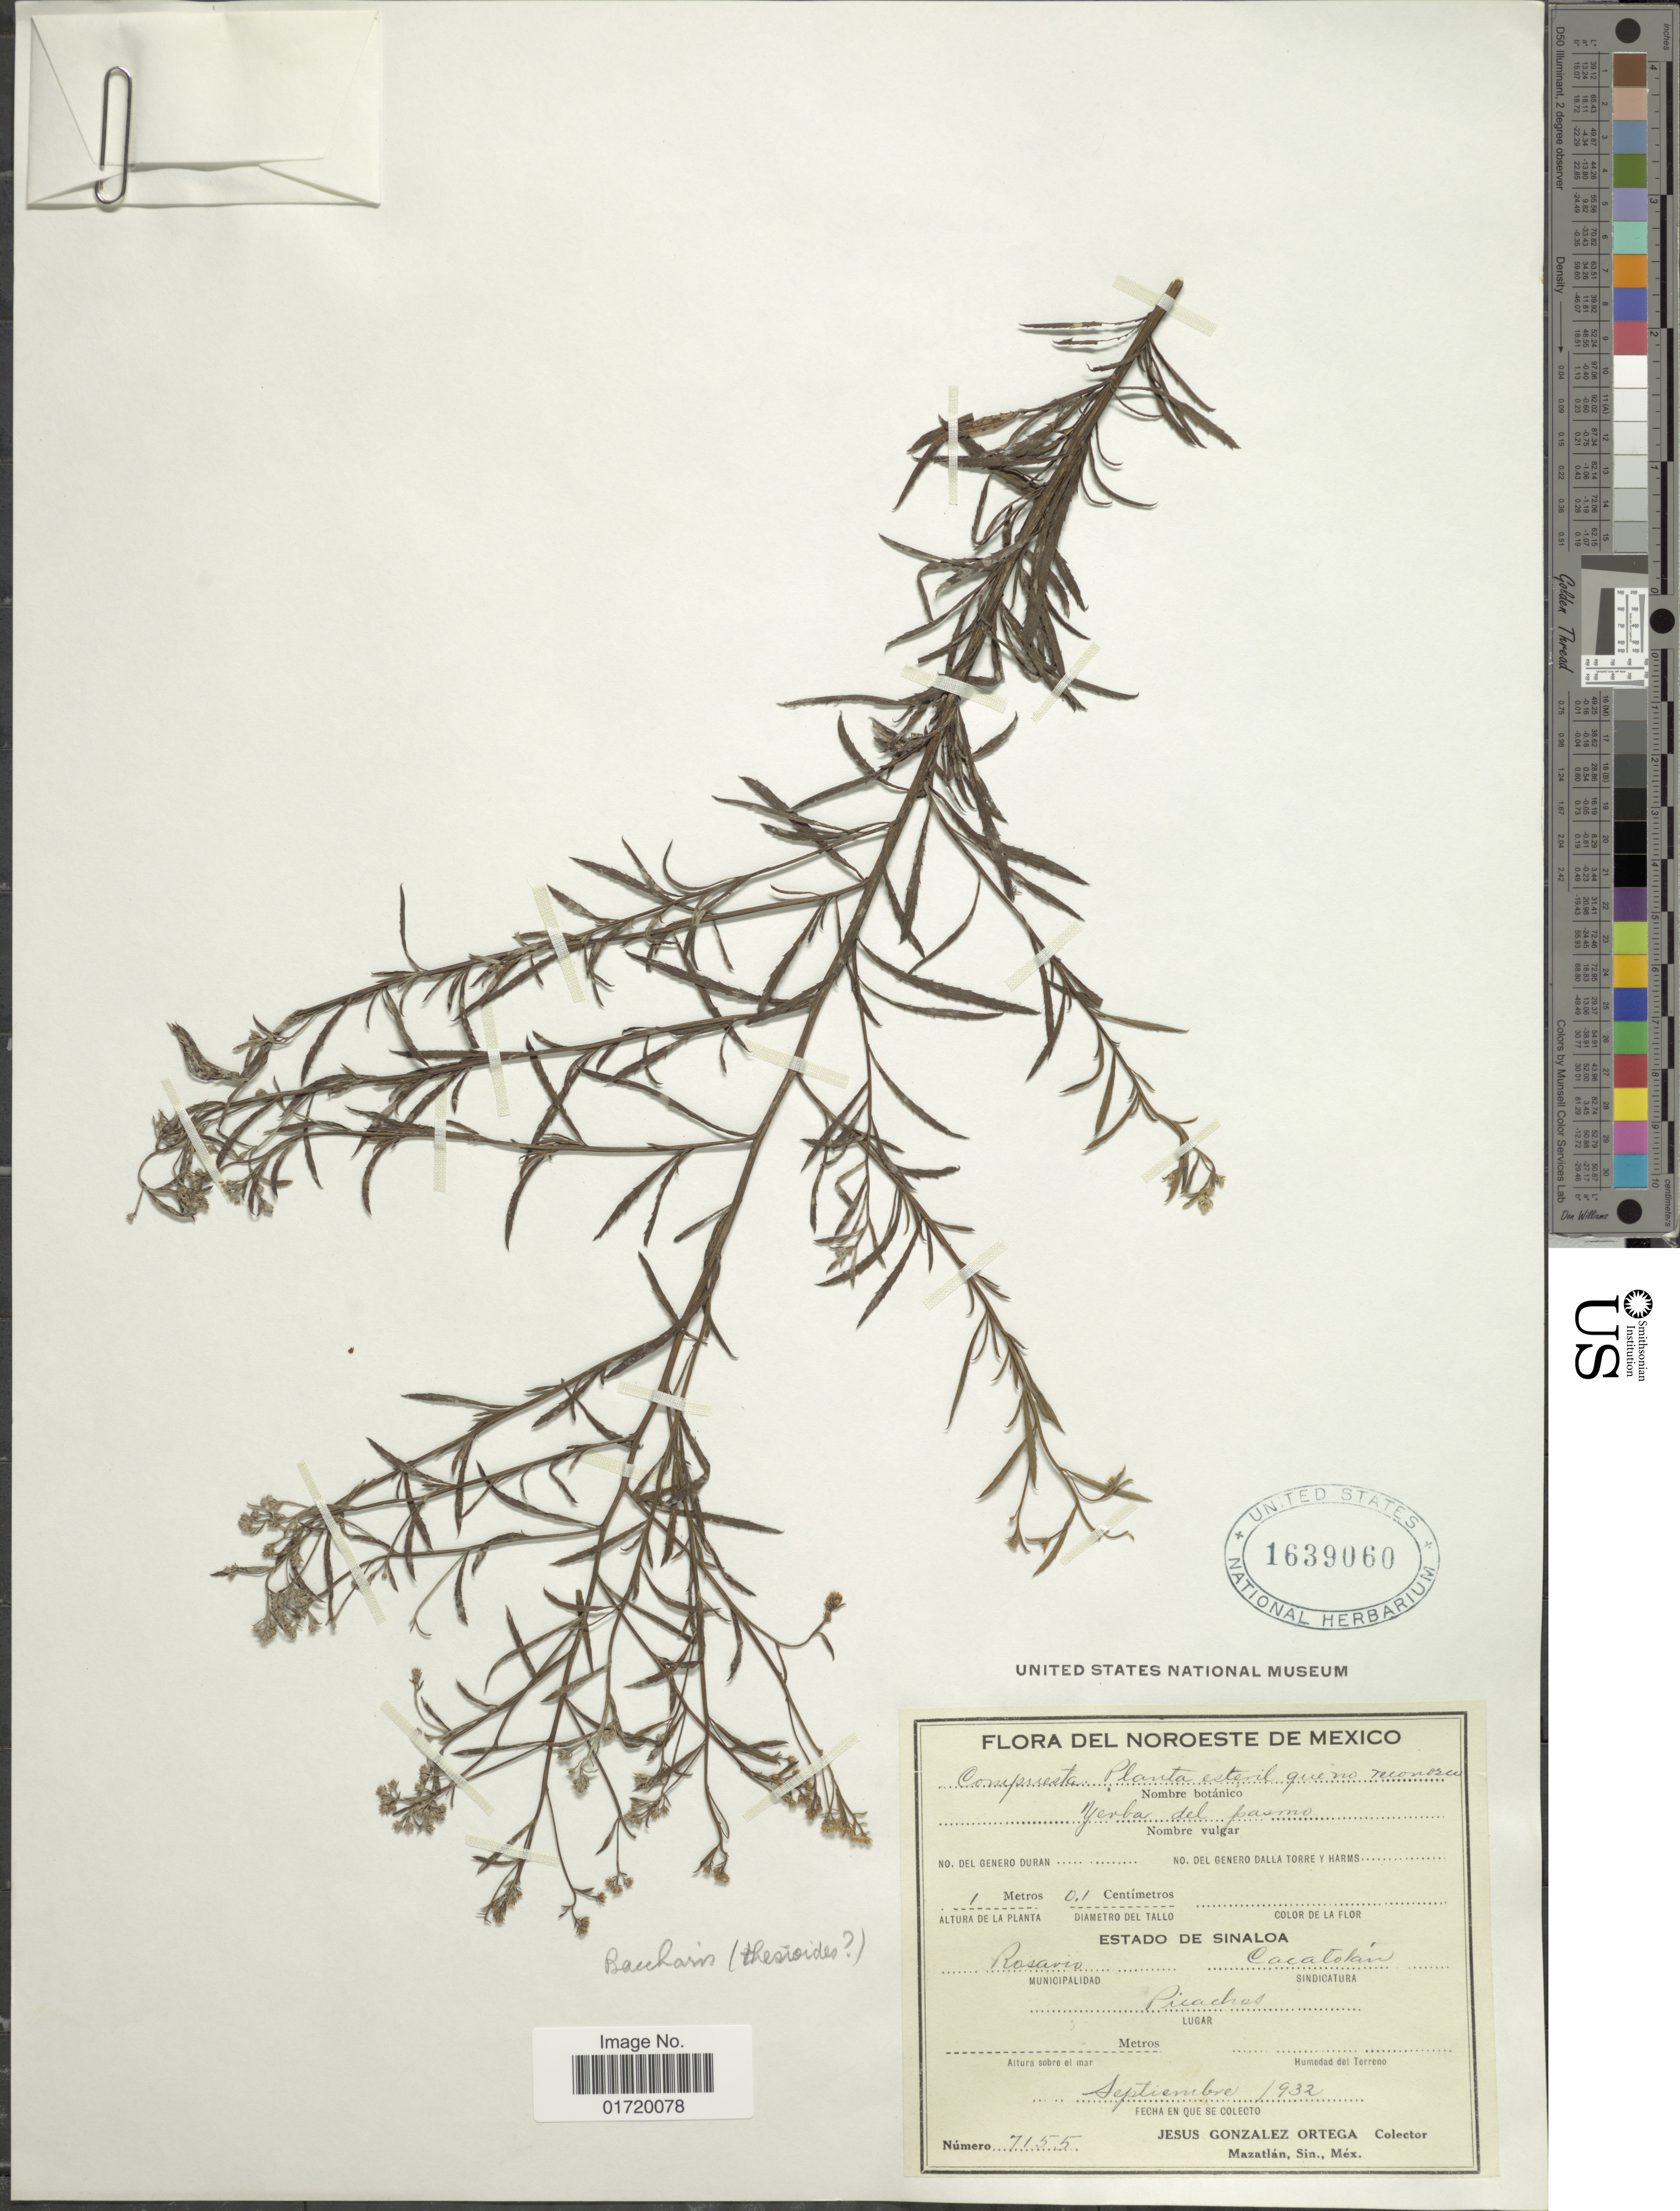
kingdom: Plantae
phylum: Tracheophyta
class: Magnoliopsida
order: Asterales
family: Asteraceae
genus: Baccharis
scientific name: Baccharis thesioides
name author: Kunth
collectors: J. Ortega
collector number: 7155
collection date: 1932-09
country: Mexico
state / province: Sinaloa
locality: Noroeste de Mexico, Rosario, Cacatolan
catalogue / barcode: US 1639060